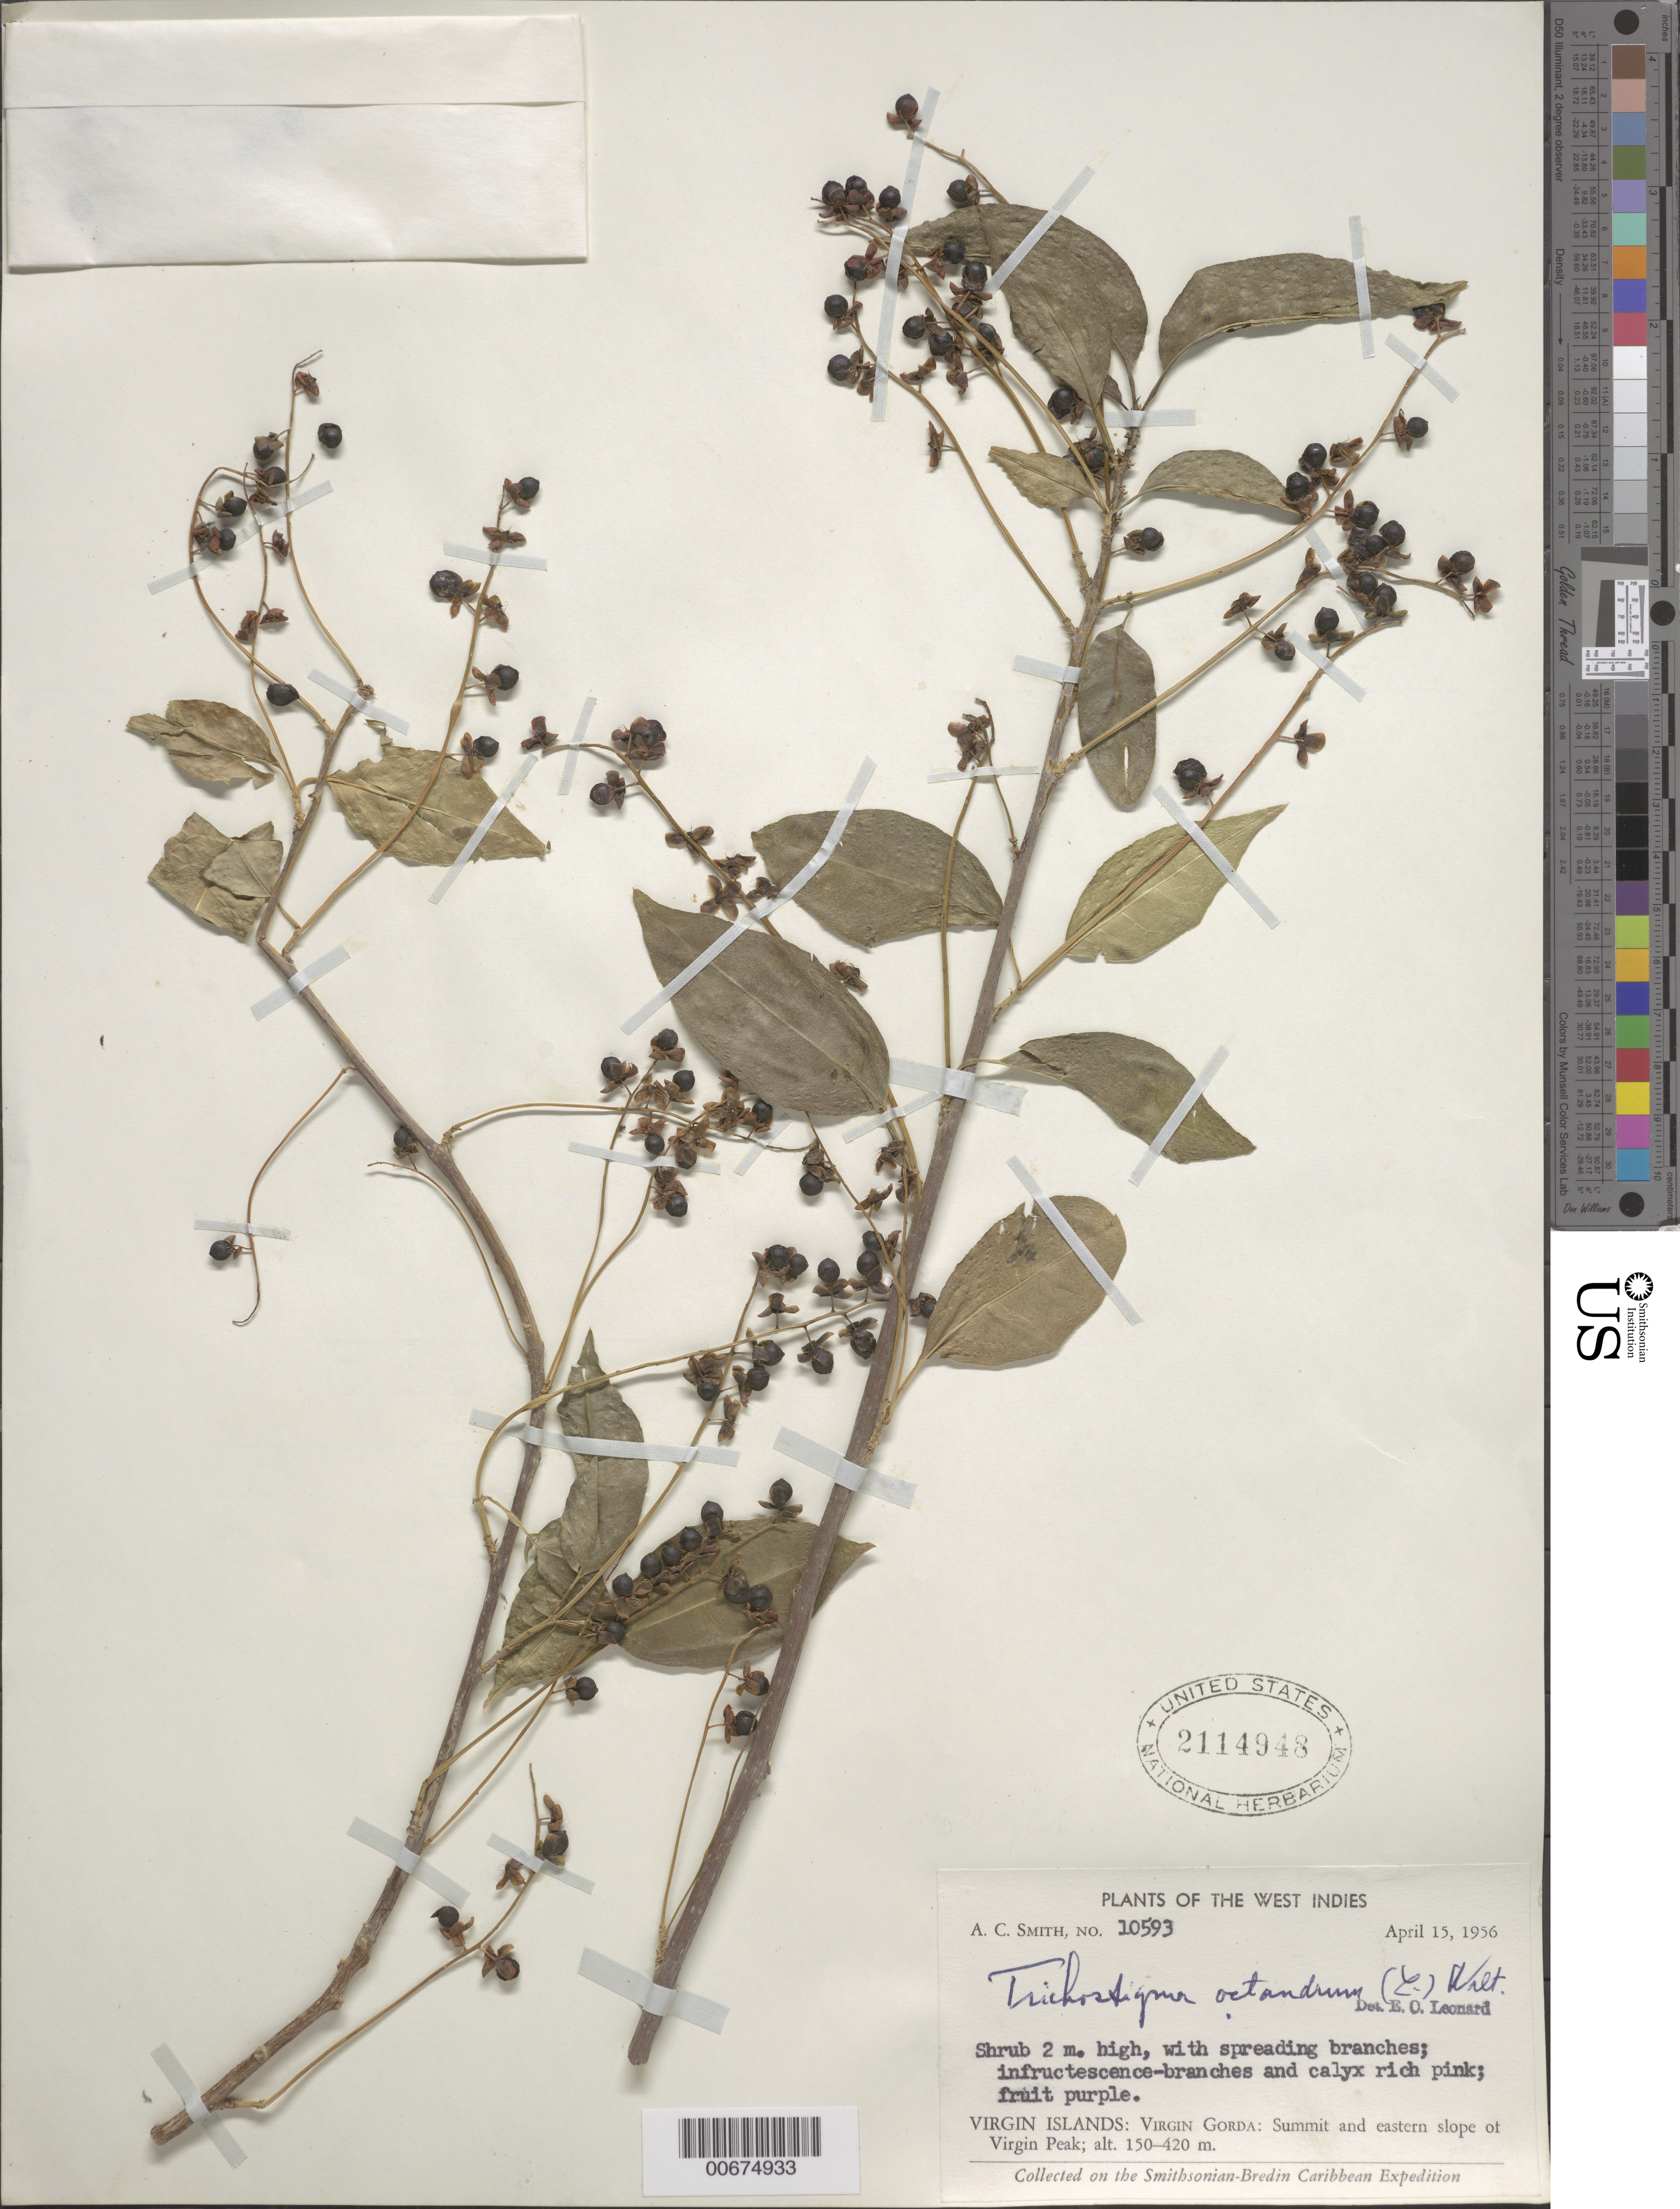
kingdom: Plantae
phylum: Tracheophyta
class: Magnoliopsida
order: Caryophyllales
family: Phytolaccaceae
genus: Trichostigma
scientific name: Trichostigma octandrum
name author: (L.) H. Walter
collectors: A. C. Smith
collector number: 10593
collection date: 1956-04-15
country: British Virgin Islands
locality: Virgin Islands: Virgin Gorda: Summit and eastern slope of Virgin Peak.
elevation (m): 150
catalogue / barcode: US 2114948